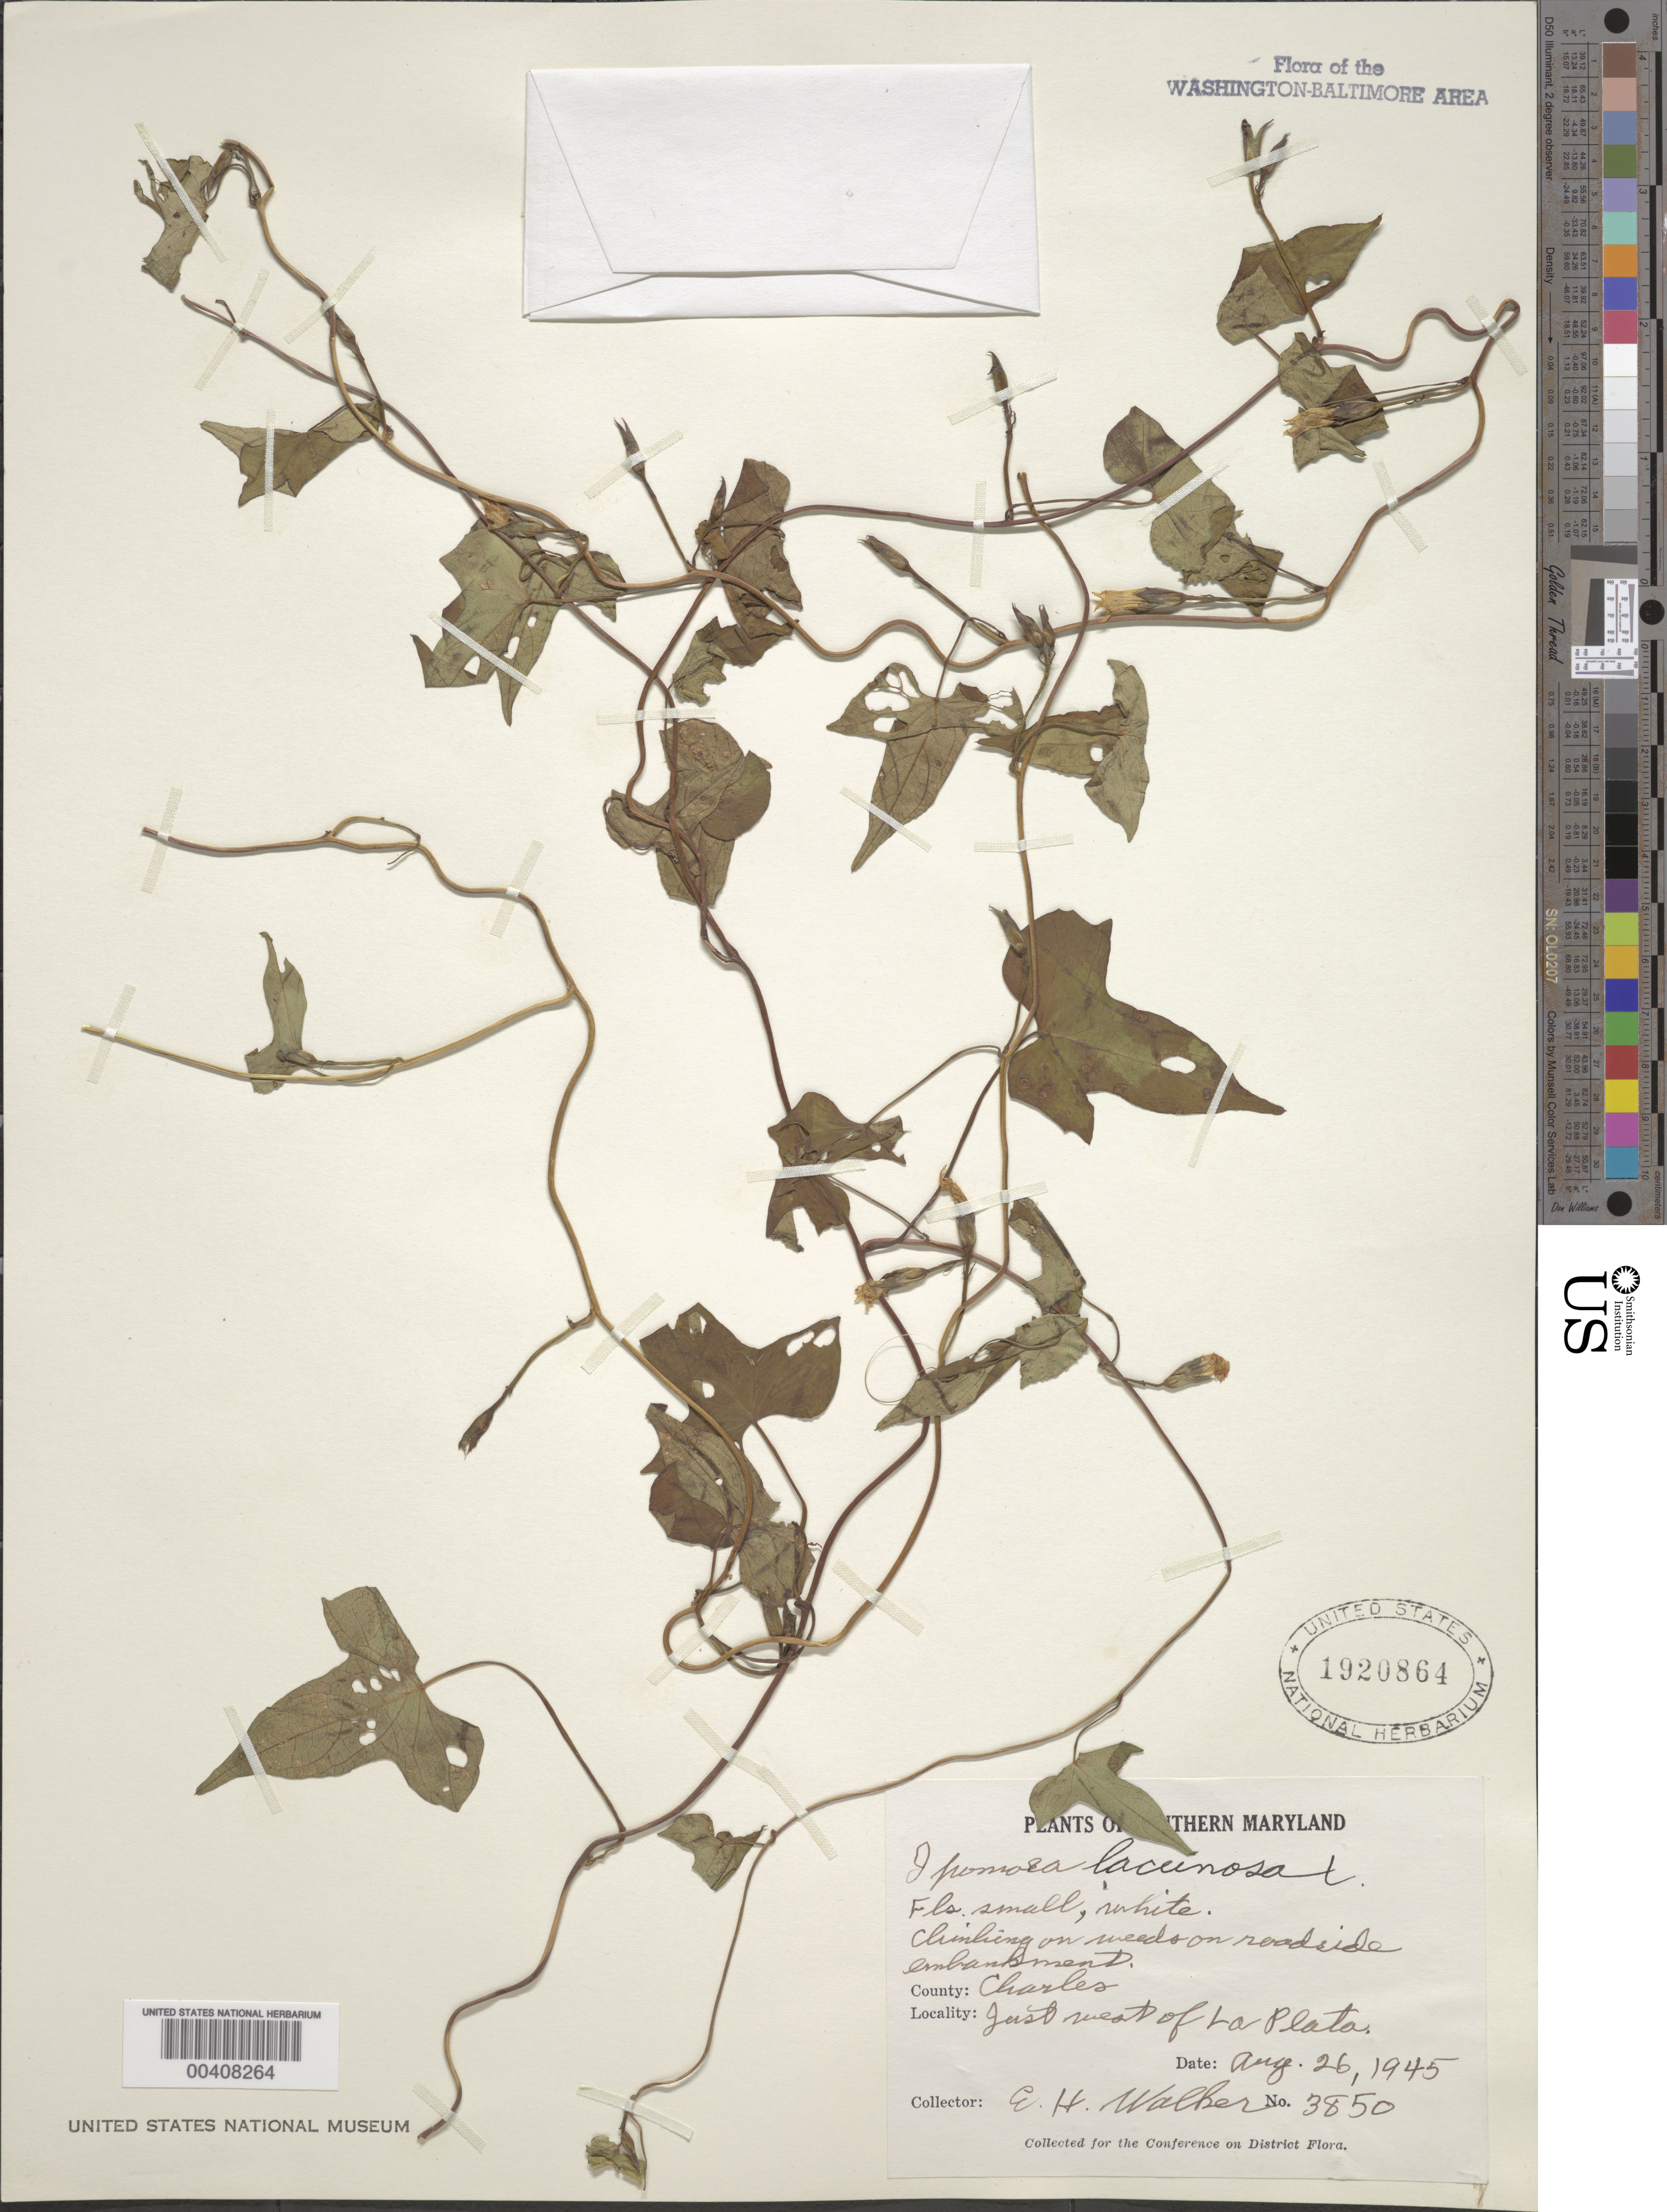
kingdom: Plantae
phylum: Tracheophyta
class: Magnoliopsida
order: Solanales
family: Convolvulaceae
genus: Ipomoea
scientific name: Ipomoea lacunosa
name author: L.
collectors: E. H. Walker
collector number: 3850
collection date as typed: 26 Aug 1945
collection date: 1945-08-26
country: United States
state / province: Maryland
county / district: Charles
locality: W of La Plata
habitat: On weeds on roadside embankment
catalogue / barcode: US 1920864